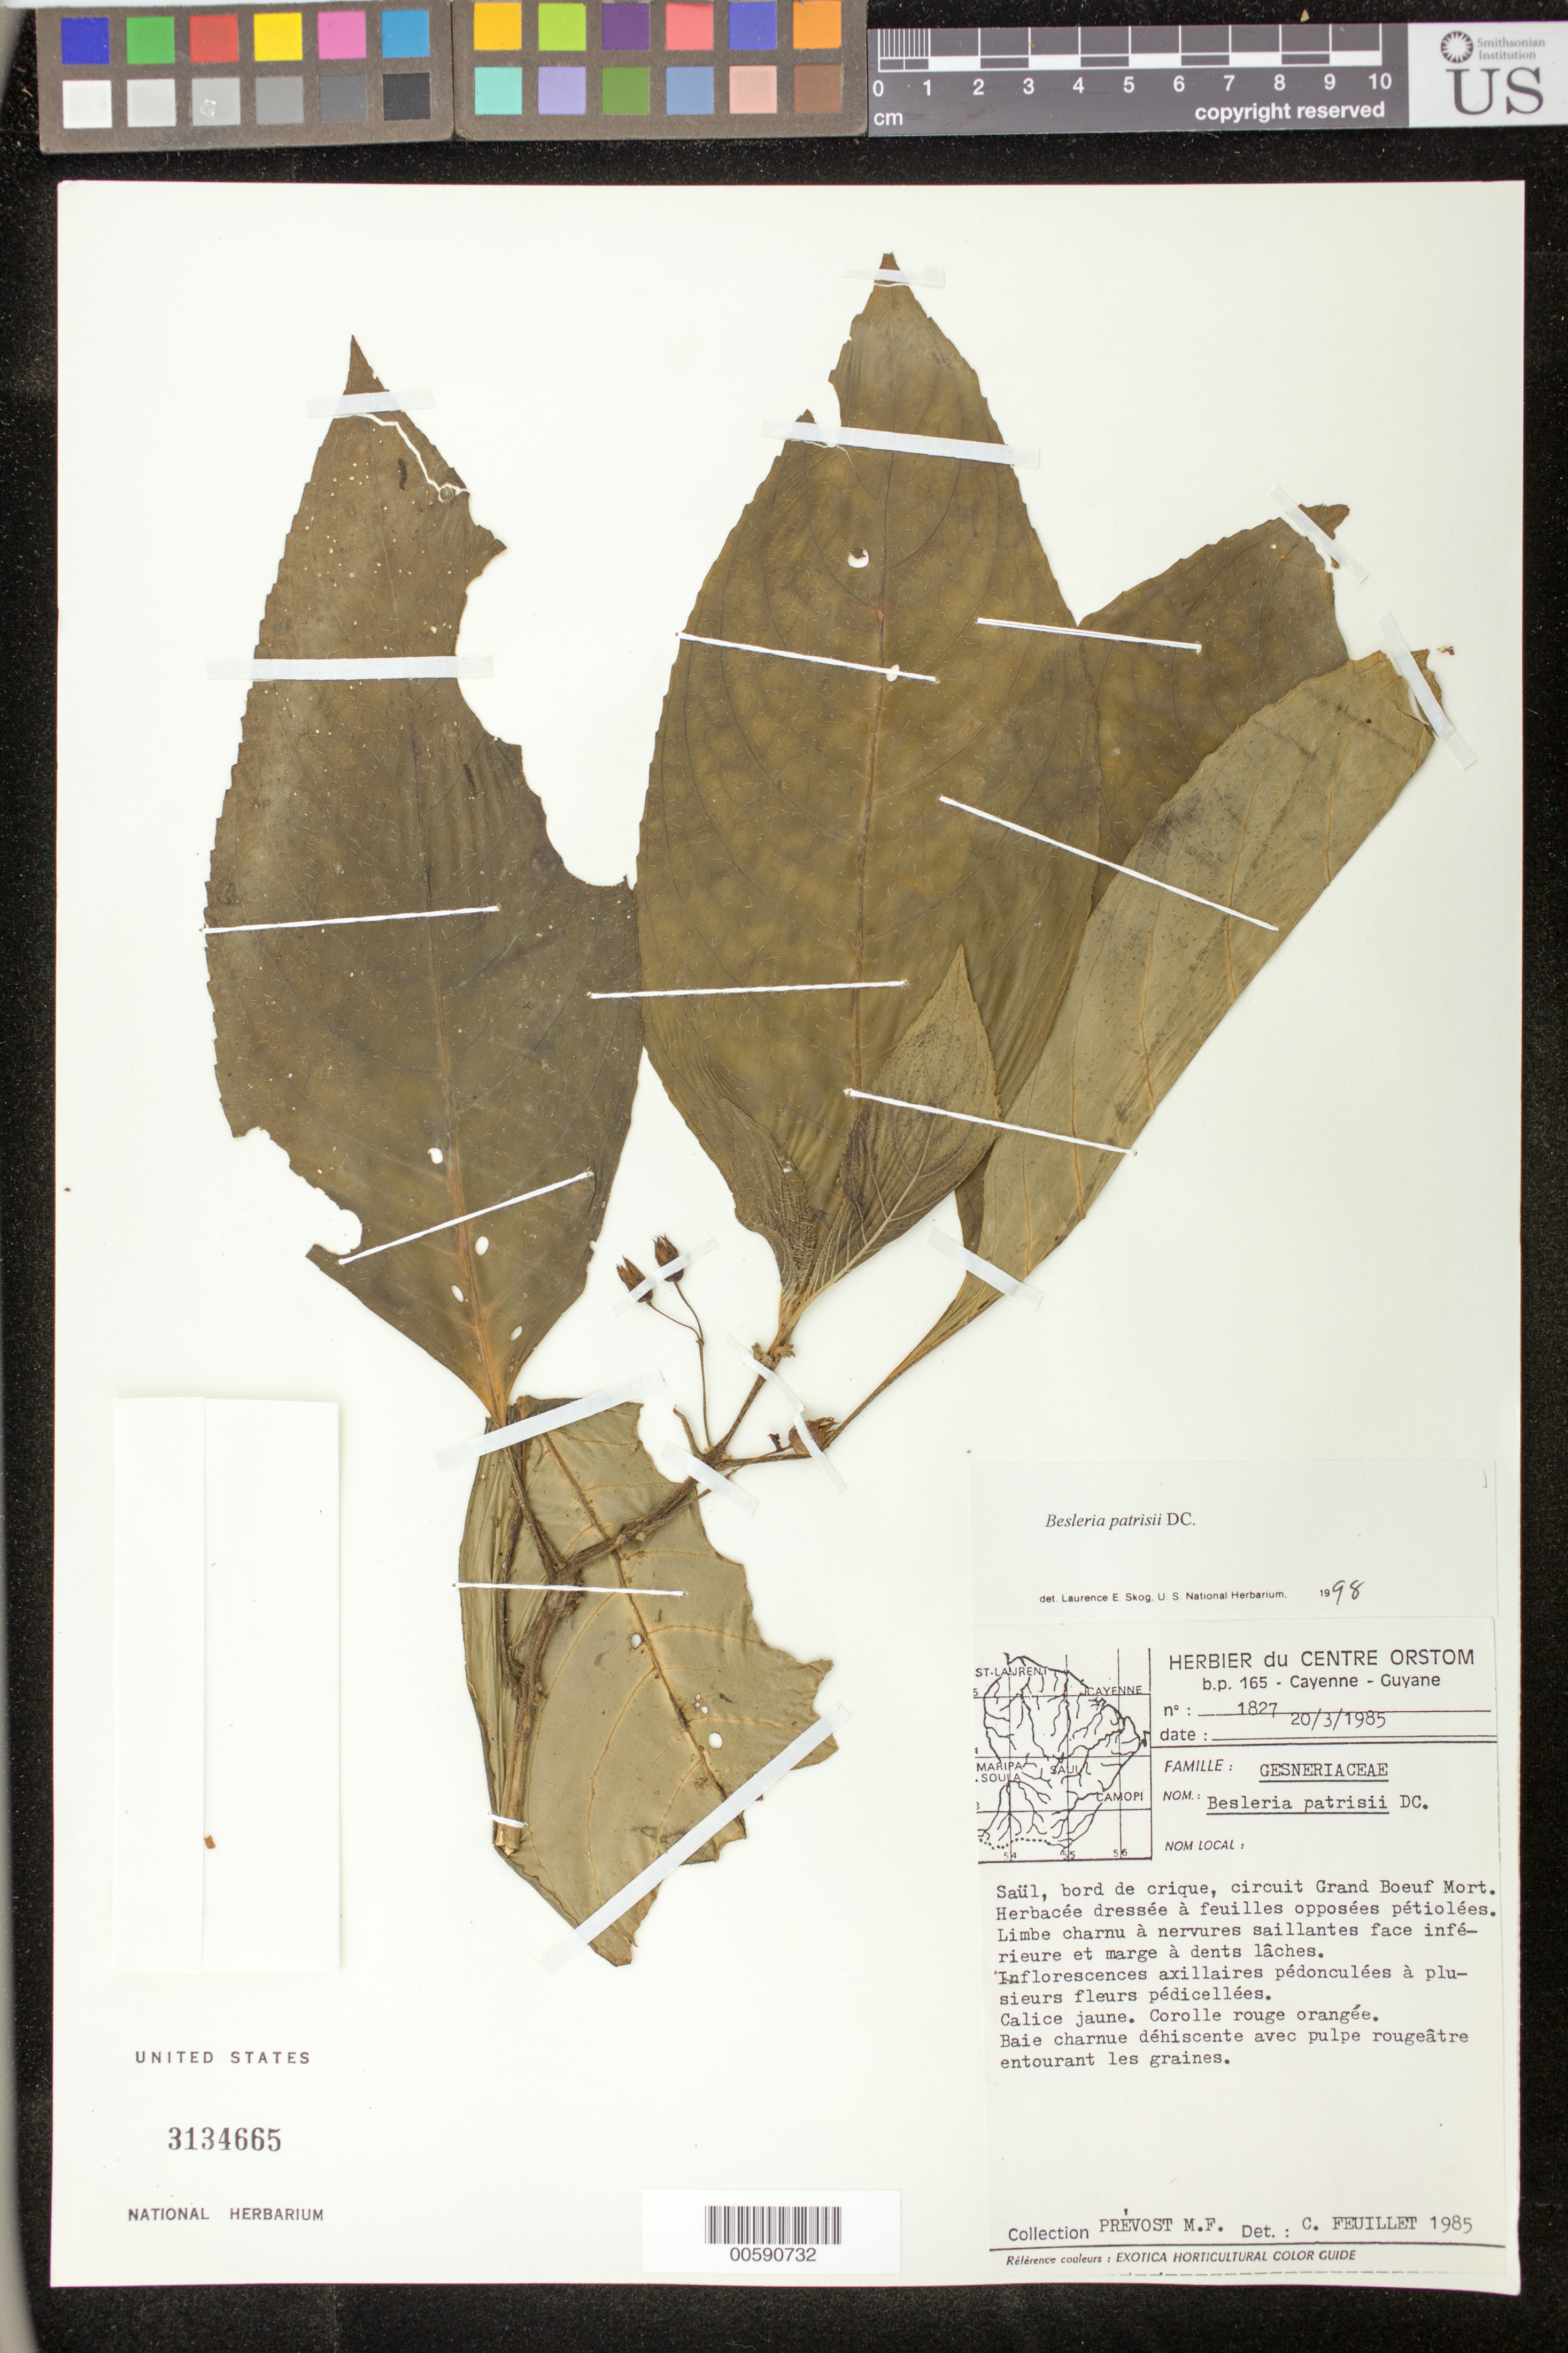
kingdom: Plantae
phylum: Tracheophyta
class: Magnoliopsida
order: Lamiales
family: Gesneriaceae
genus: Besleria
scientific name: Besleria patrisii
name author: DC.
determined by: Skog, Laurence E.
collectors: M.-F. Prévost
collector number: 1827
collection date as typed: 20 Mar 1985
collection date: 1985-03-20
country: French Guiana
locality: Saül, circuit Grand Boeuf Mort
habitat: Borde de crique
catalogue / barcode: US 3134665